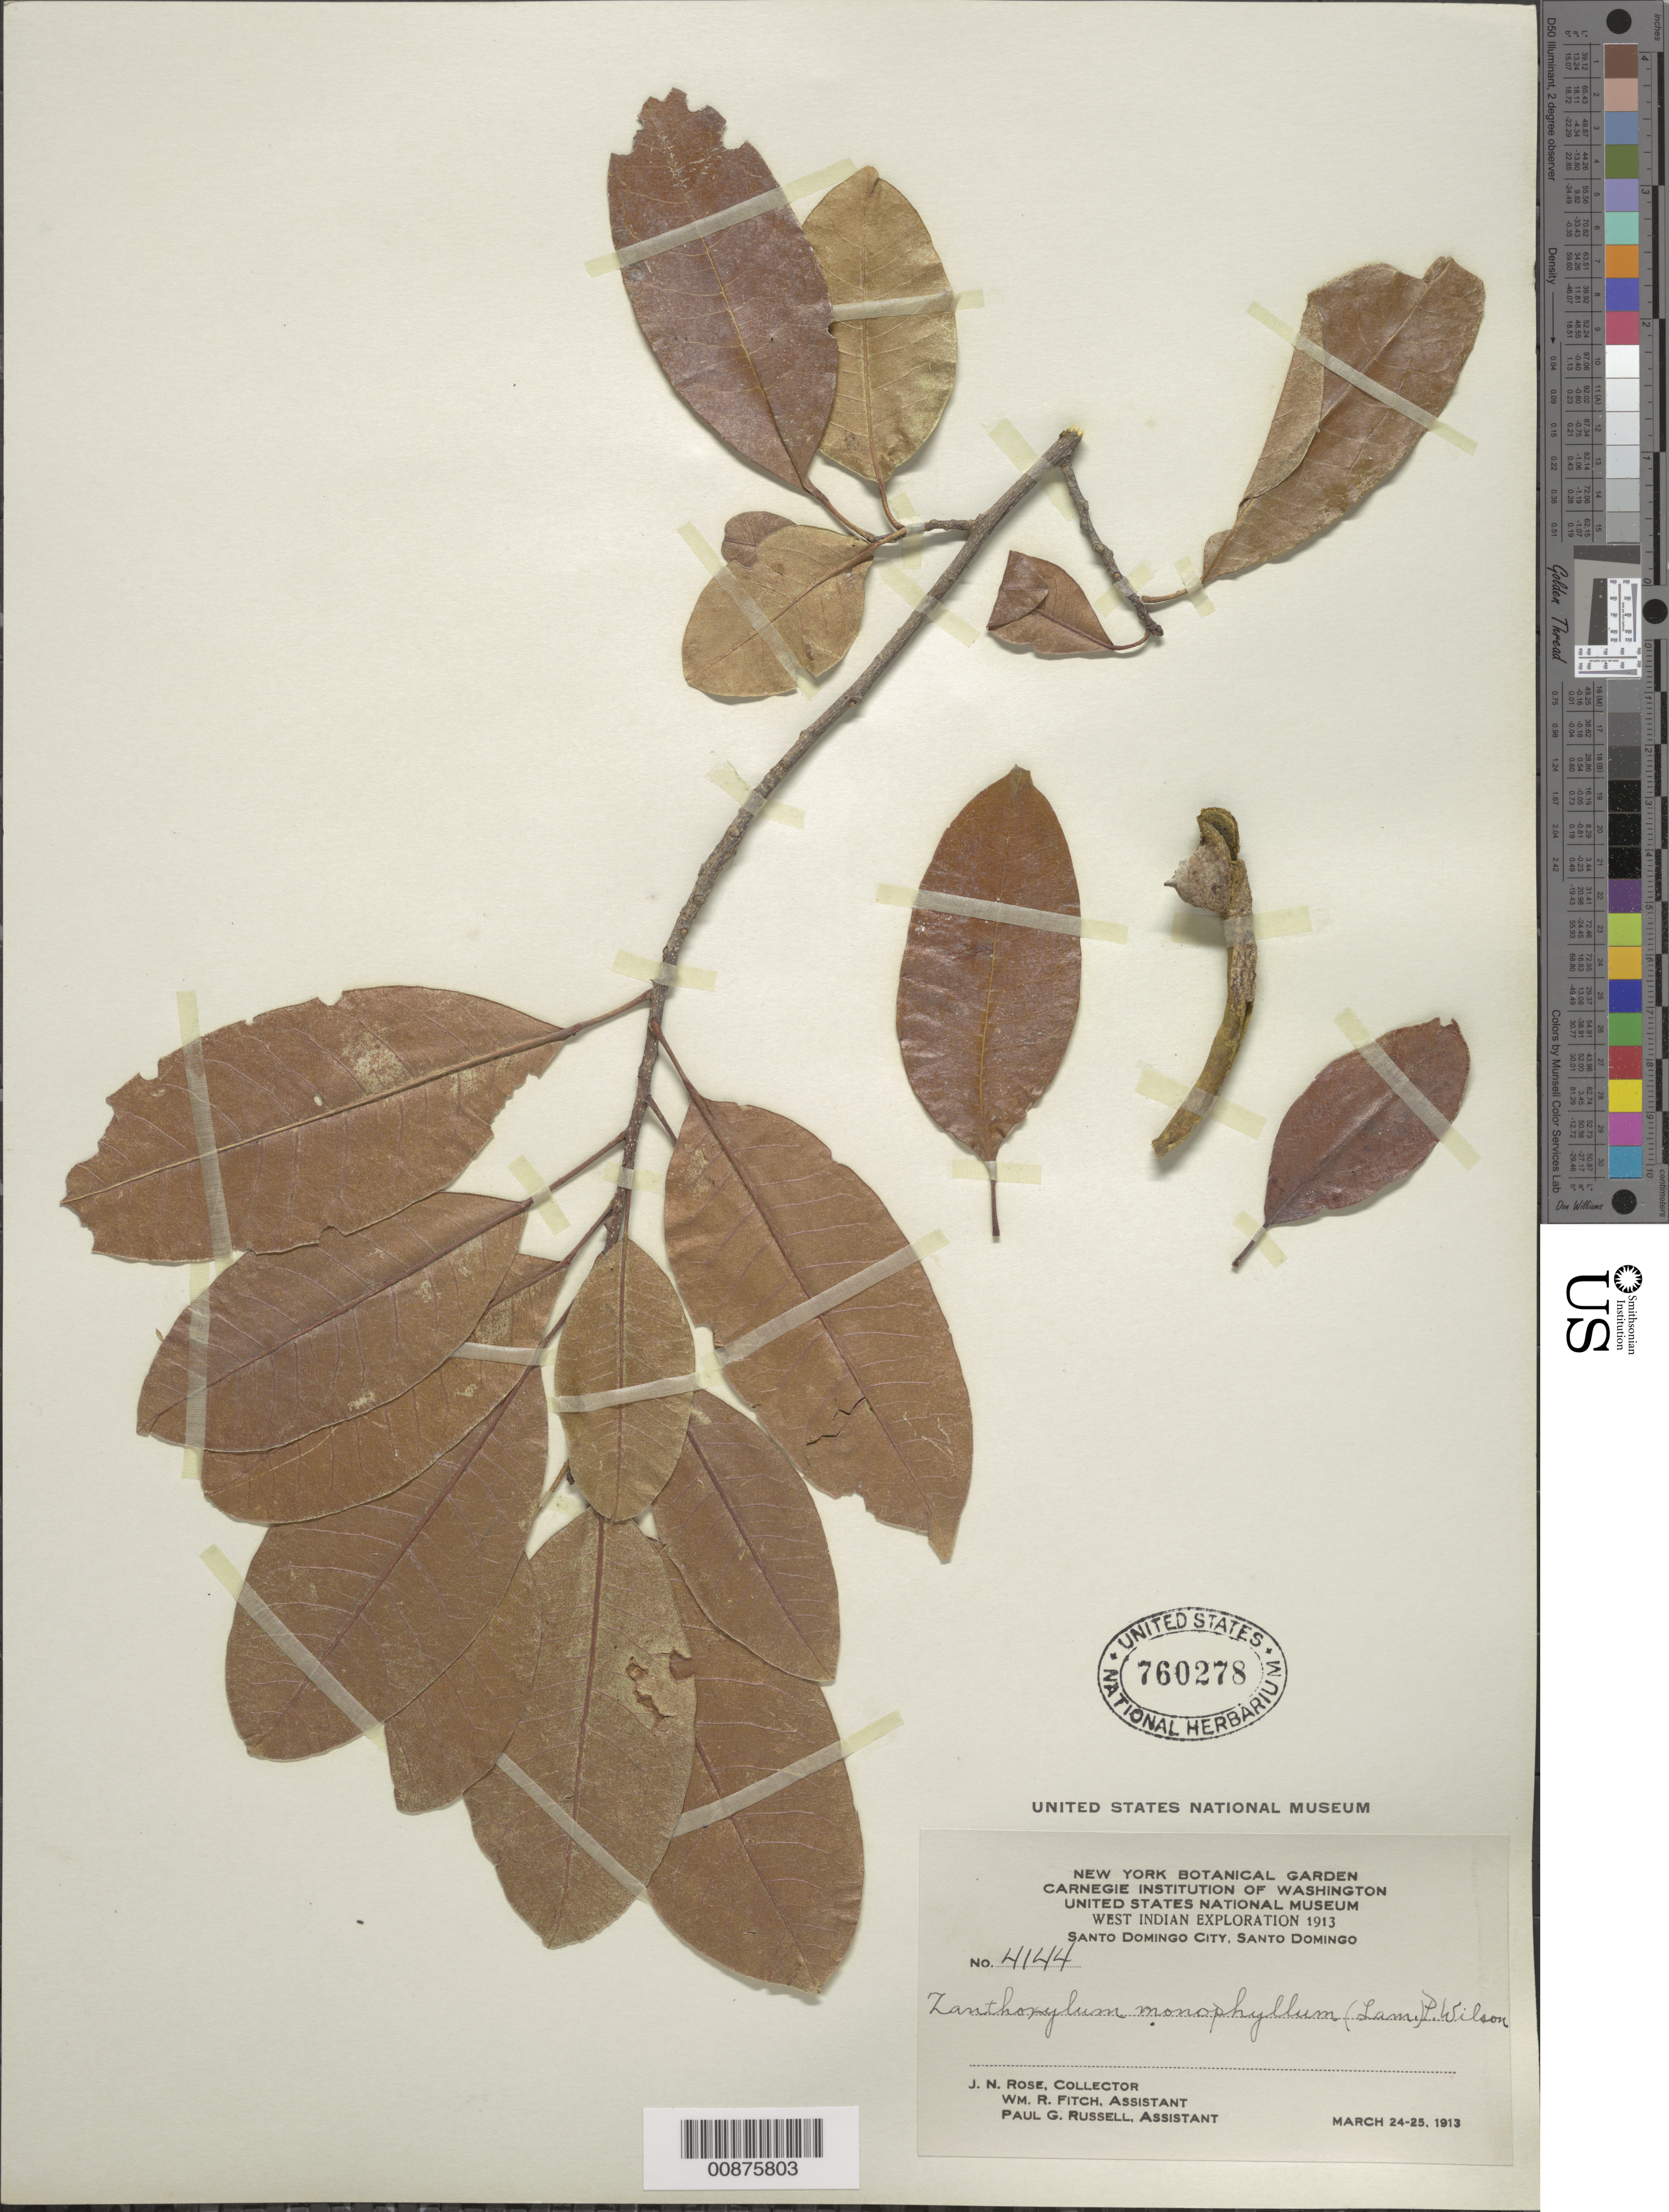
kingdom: Plantae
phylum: Tracheophyta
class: Magnoliopsida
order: Sapindales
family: Rutaceae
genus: Zanthoxylum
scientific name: Zanthoxylum monophyllum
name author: (Lam.) P. Wilson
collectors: J. N. Rose, W. R. Fitch & P. G. Russell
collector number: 4144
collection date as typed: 24 Mar 1913 to 25 Mar 1913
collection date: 1913-03-24/1913-03-25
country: Dominican Republic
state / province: Distrito Nacional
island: Hispaniola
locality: Santo Domingo City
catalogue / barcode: US 760278